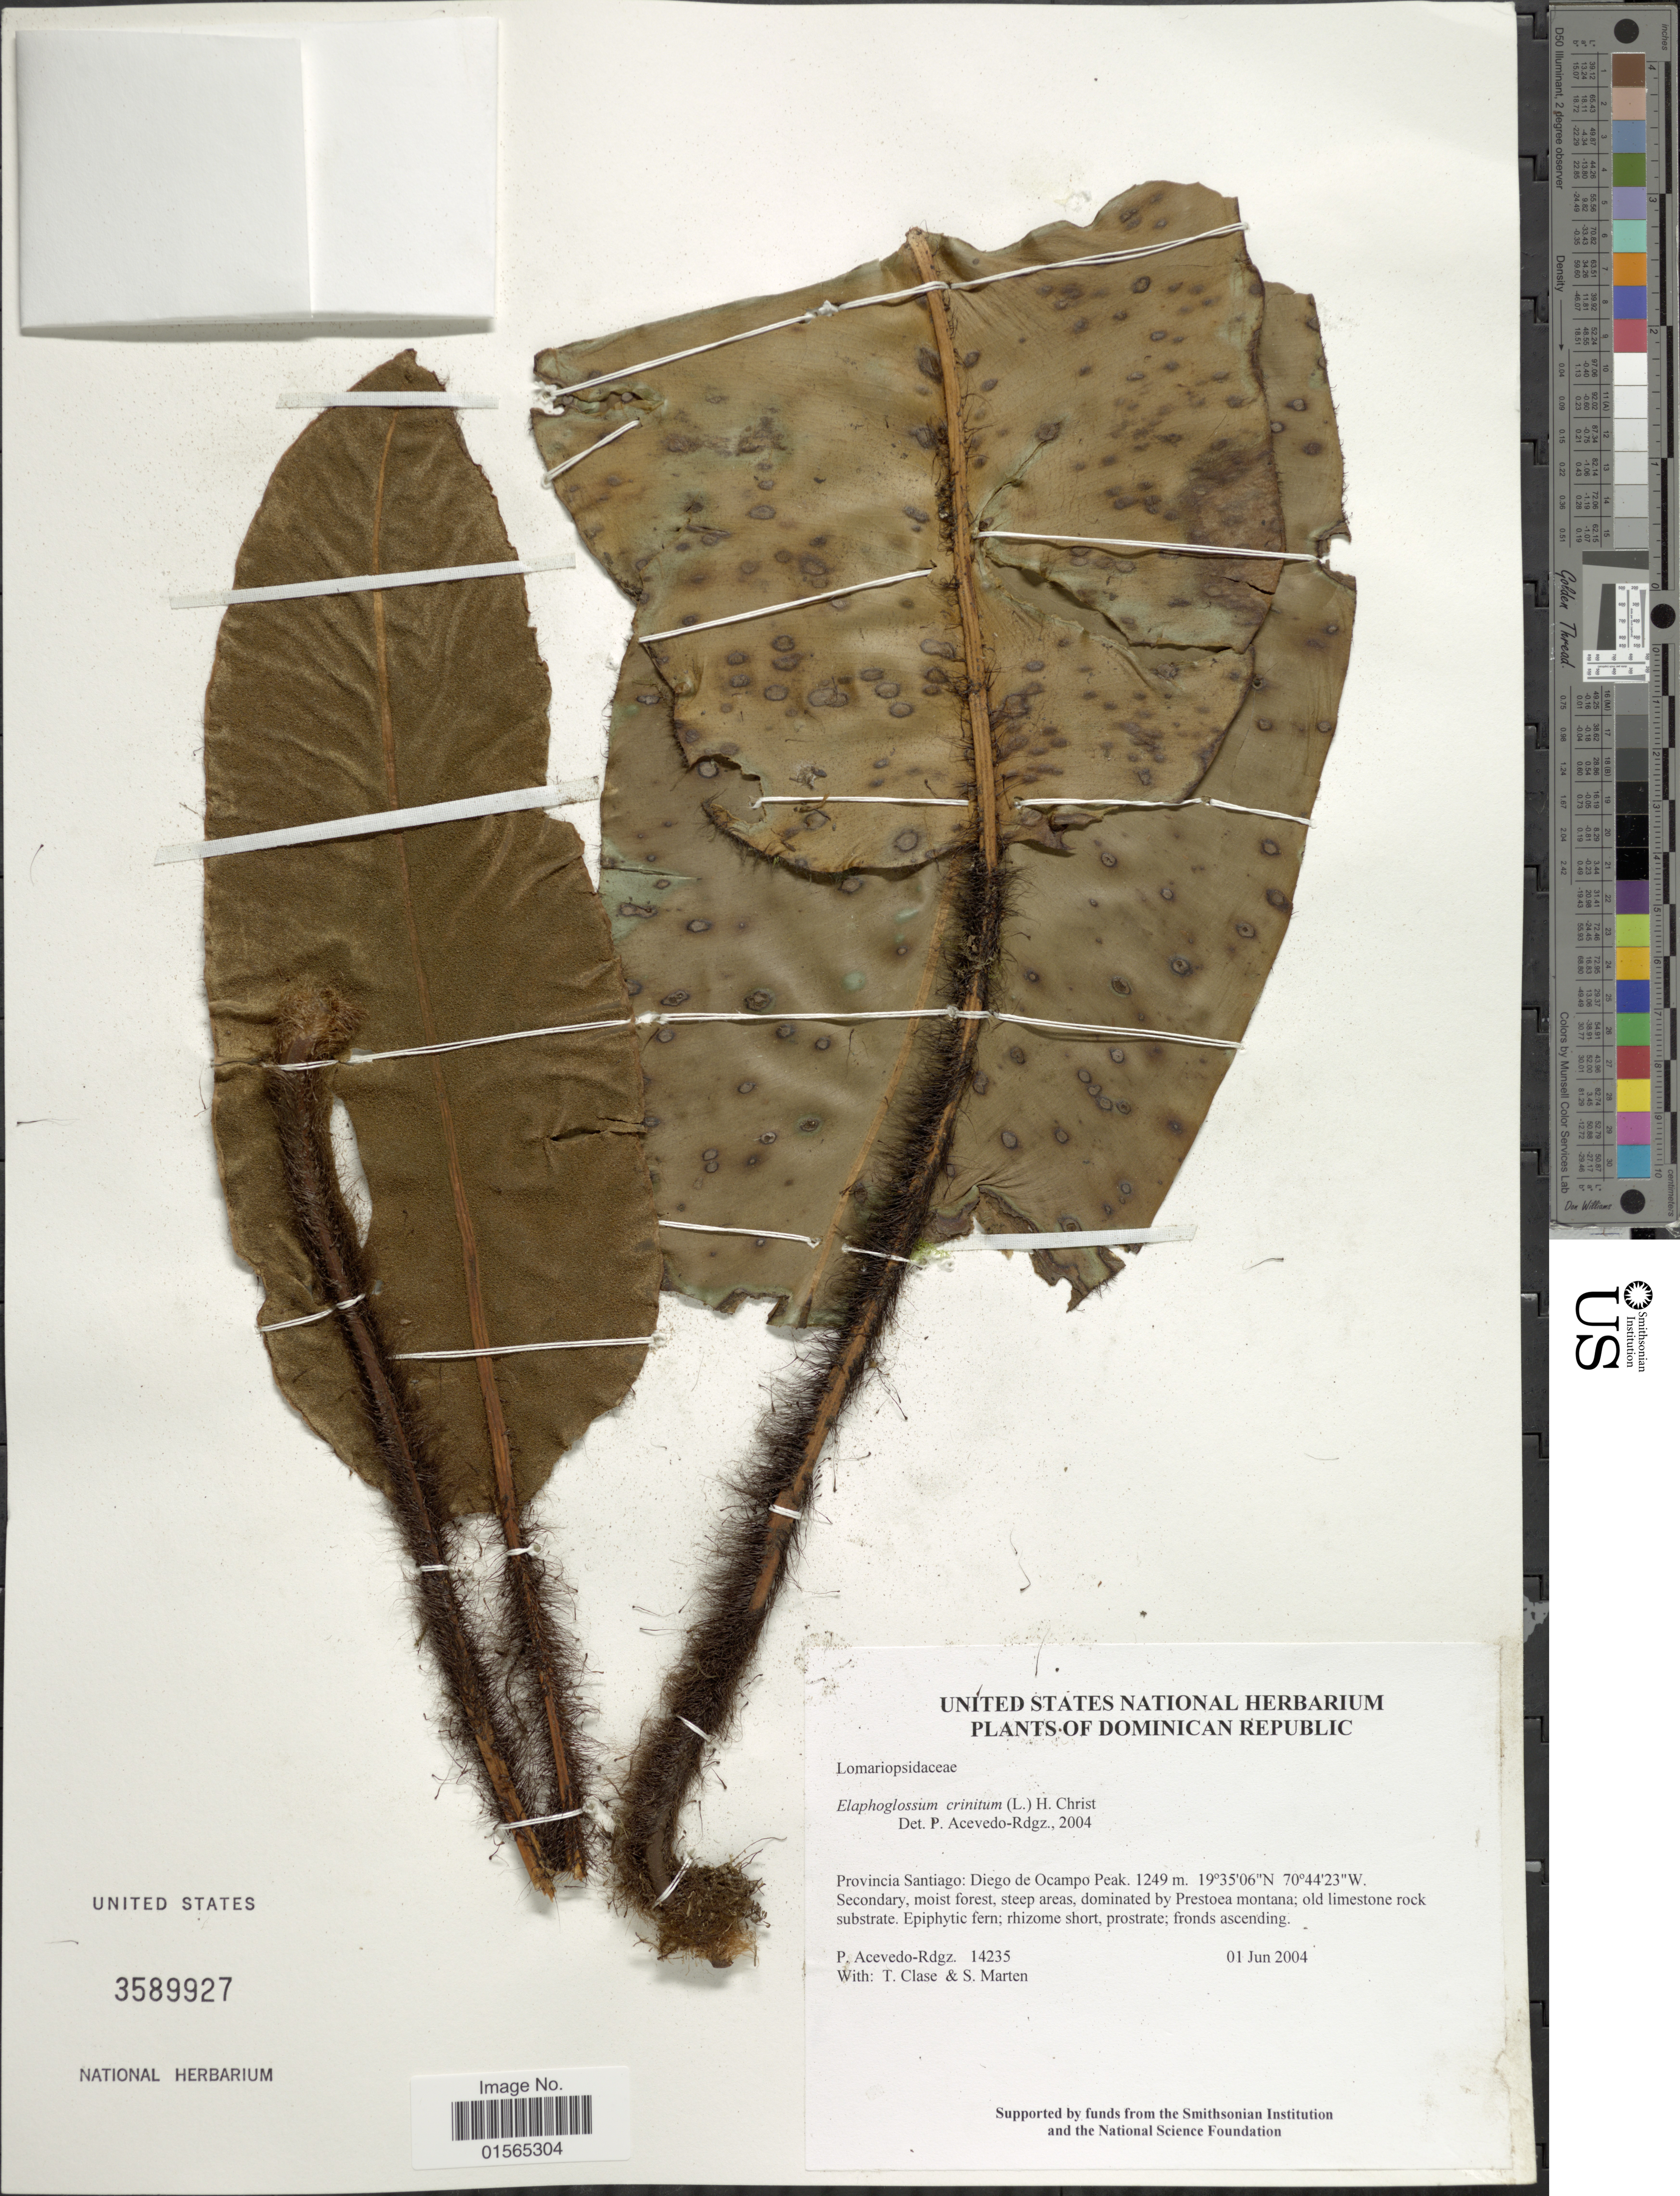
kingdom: Plantae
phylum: Tracheophyta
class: Polypodiopsida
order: Polypodiales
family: Dryopteridaceae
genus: Elaphoglossum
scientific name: Elaphoglossum crinitum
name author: (L.) Christ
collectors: P. Acevedo-Rodr., T. Clase & S. Marten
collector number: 14235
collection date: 2004-06-01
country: Dominican Republic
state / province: Santiago Rodríguez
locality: Provincia Santiago: Diego de Ocampo Peak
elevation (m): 1249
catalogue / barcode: US 3589927